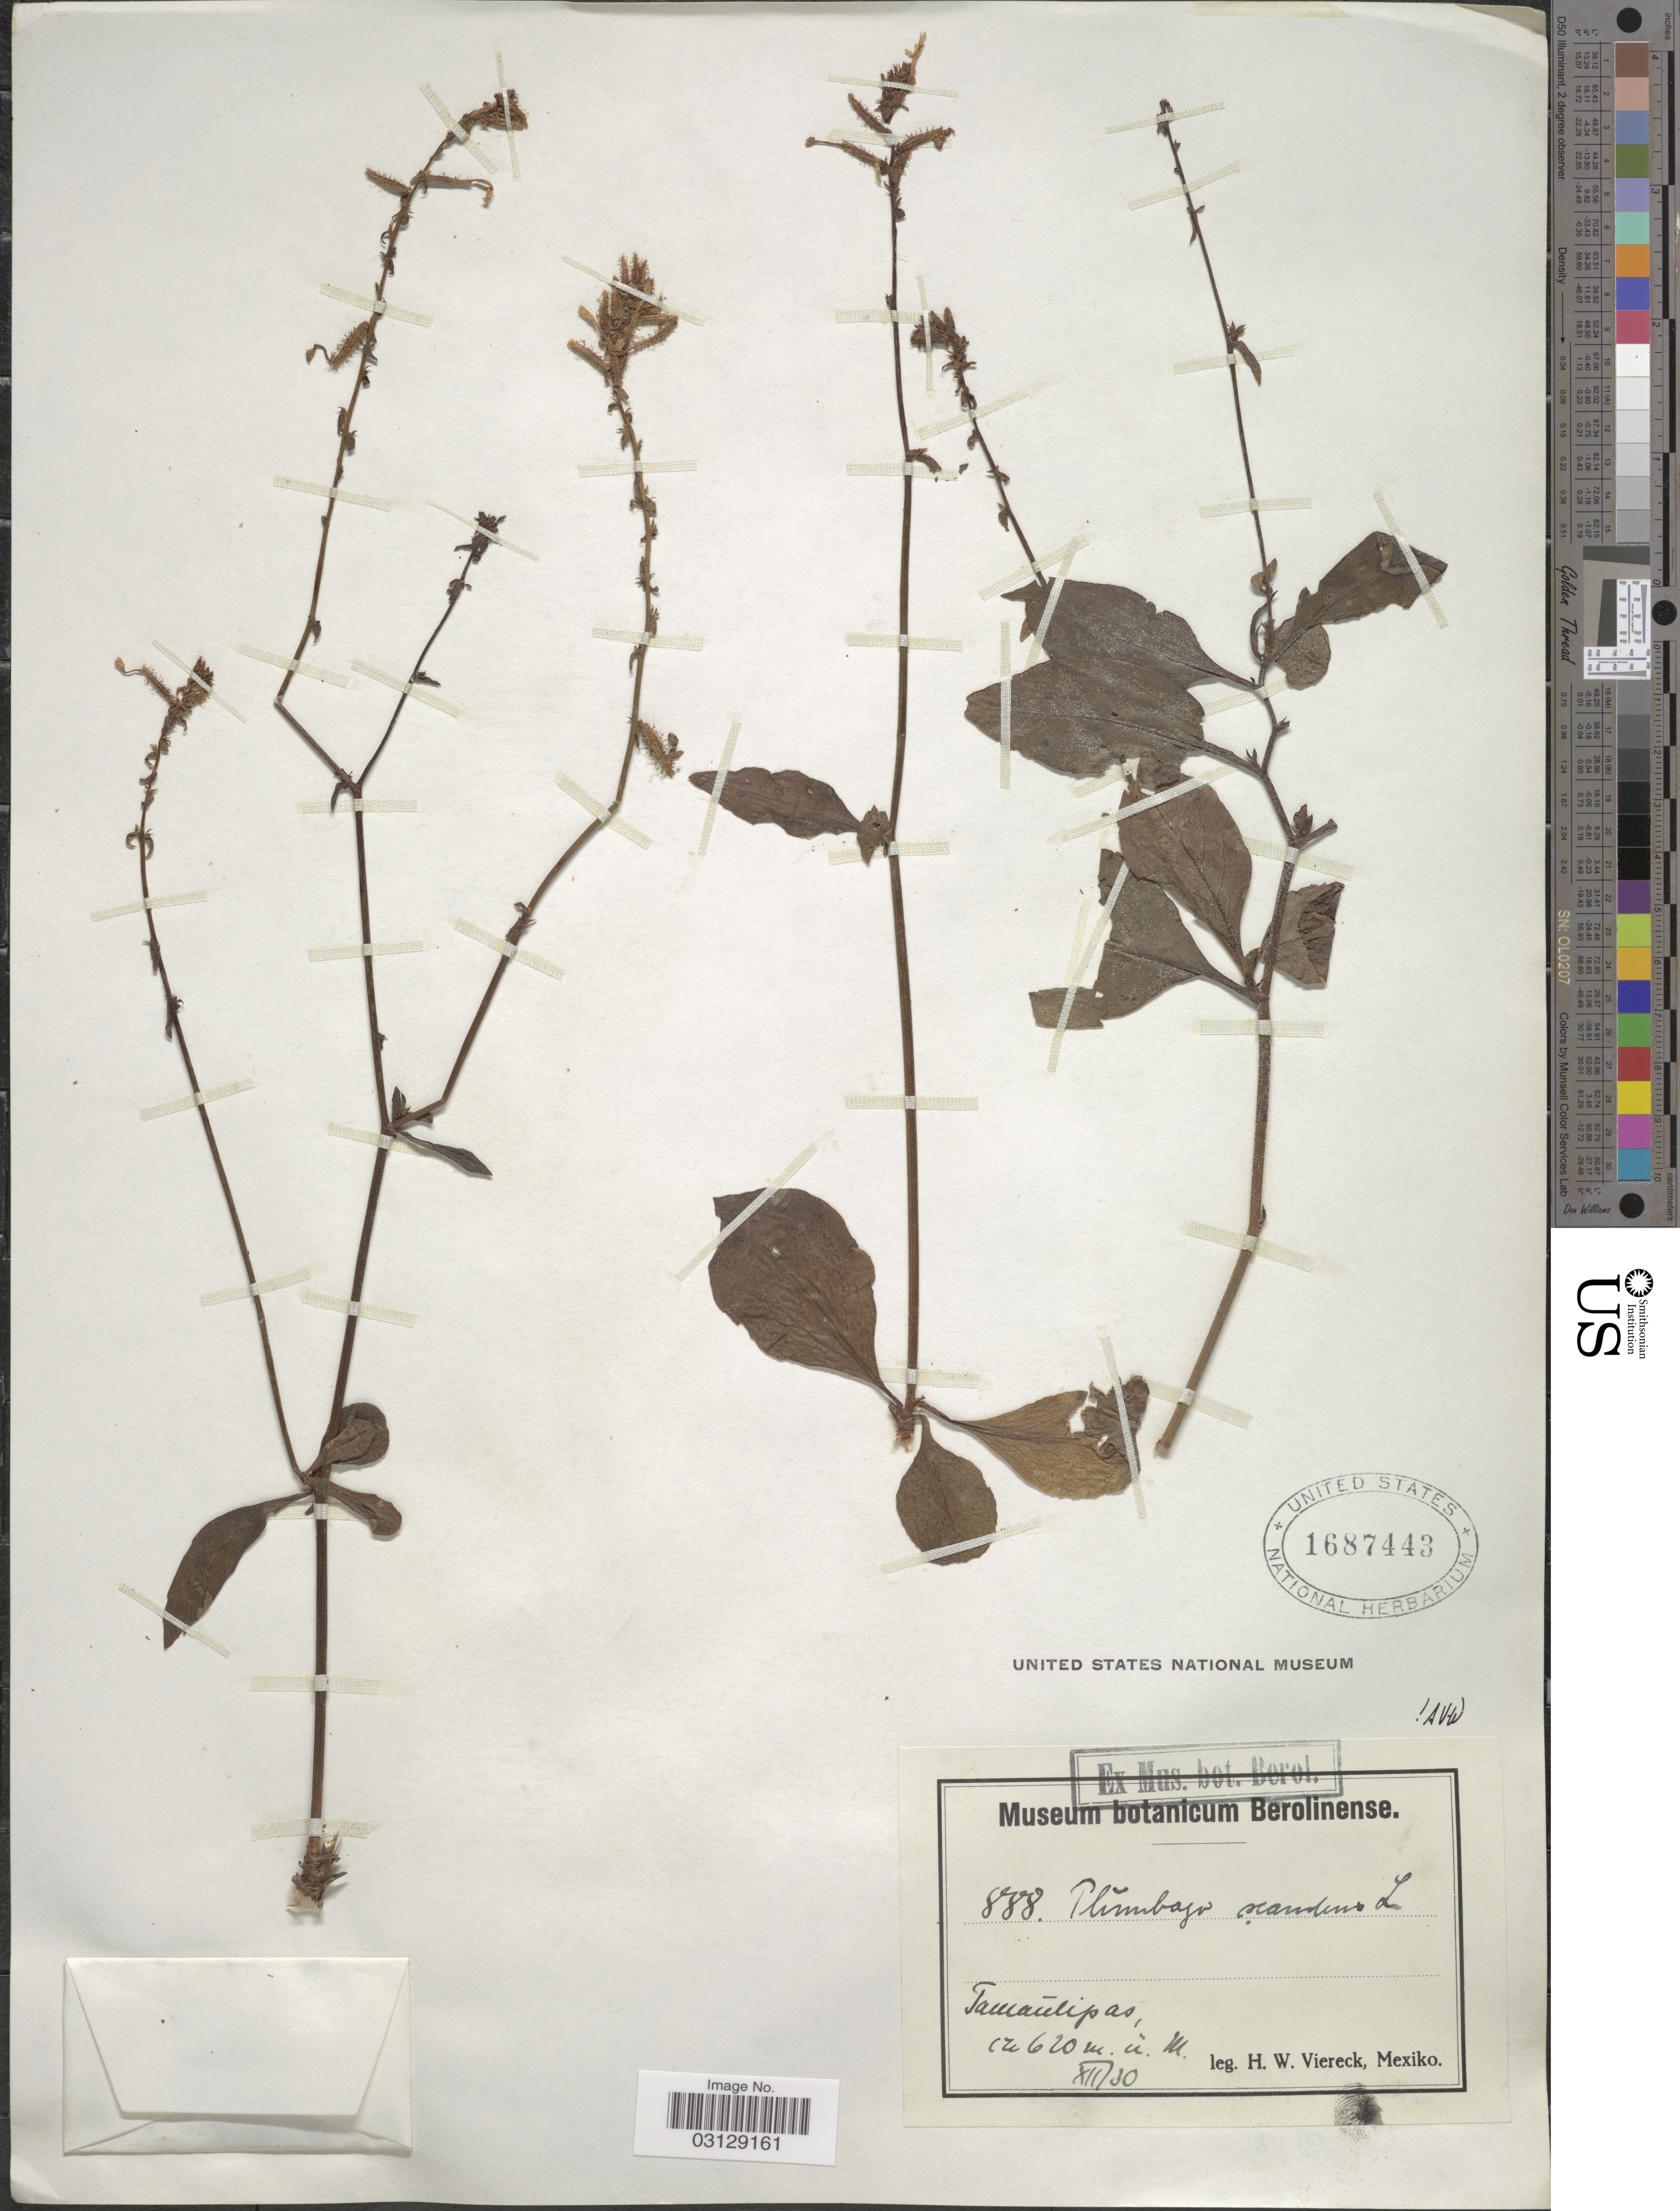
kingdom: Plantae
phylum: Tracheophyta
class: Magnoliopsida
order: Caryophyllales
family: Plumbaginaceae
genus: Plumbago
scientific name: Plumbago scandens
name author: L.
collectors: H. W. Viereck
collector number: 888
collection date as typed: Transcribed d/m/y: /12/30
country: Mexico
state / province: Tamaulipas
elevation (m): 620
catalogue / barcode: US 1687443